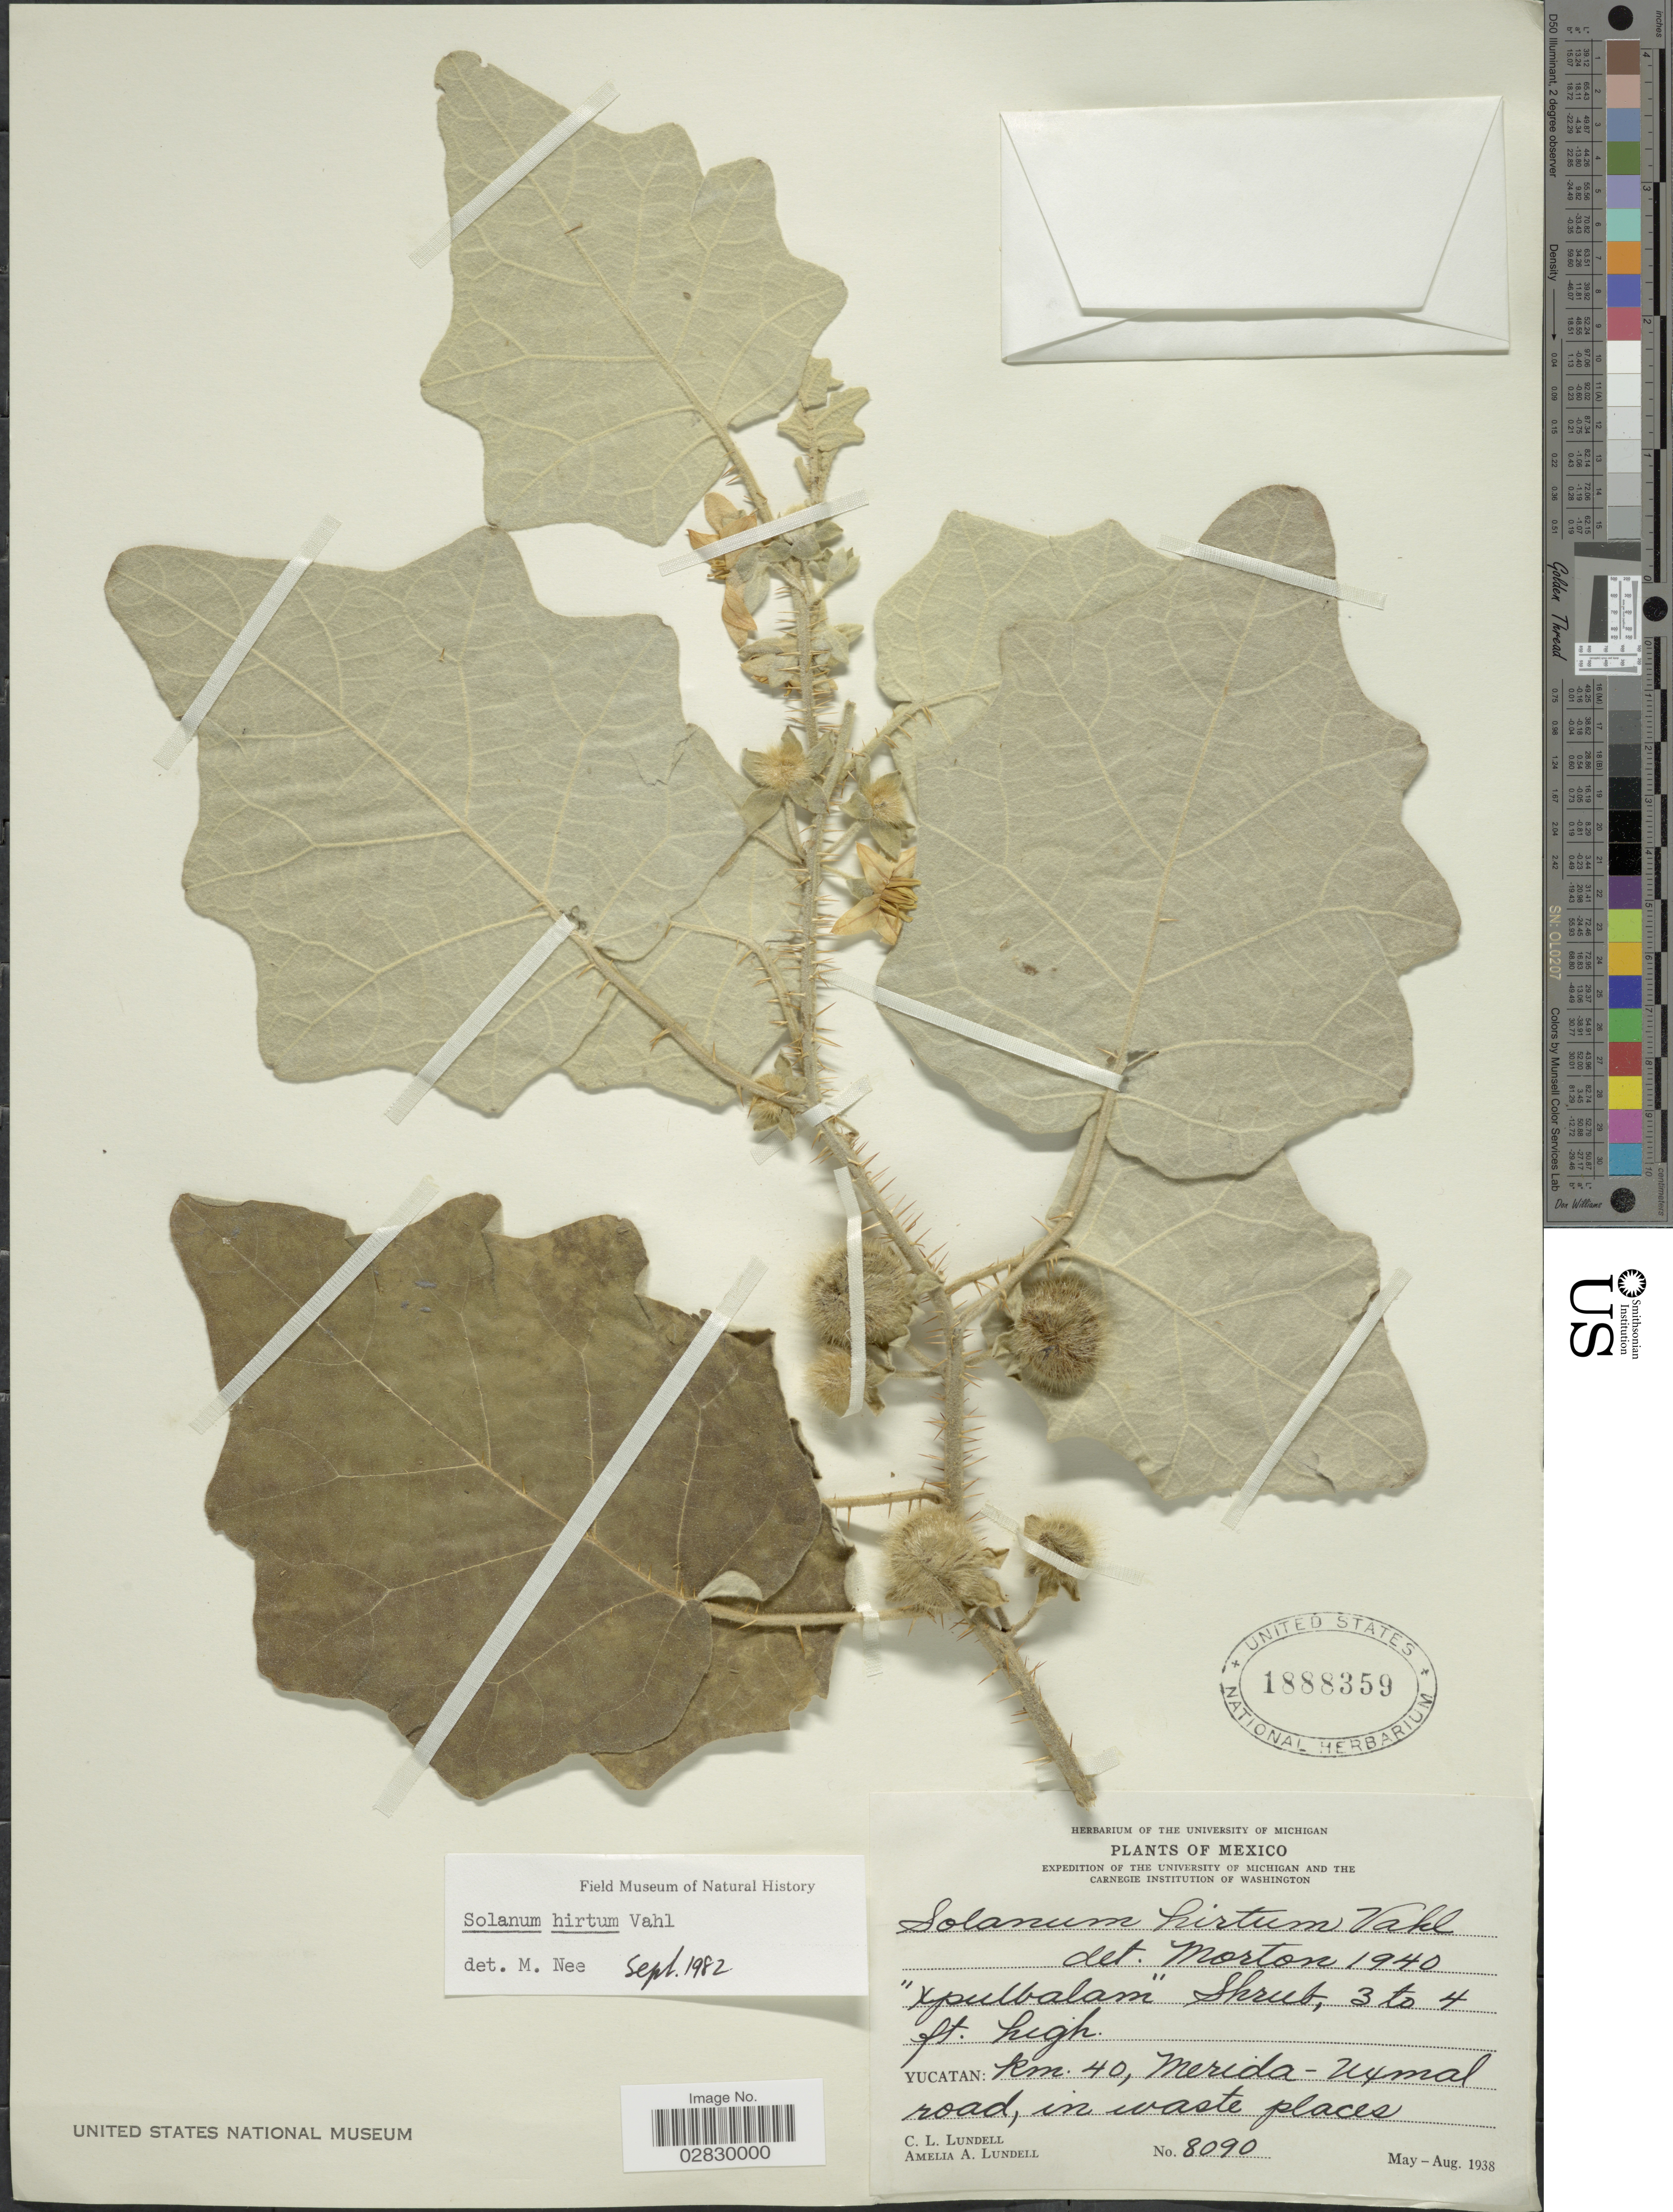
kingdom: Plantae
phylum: Tracheophyta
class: Magnoliopsida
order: Solanales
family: Solanaceae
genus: Solanum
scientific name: Solanum hirtum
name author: Vahl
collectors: C. L. Lundell & A. A. Lundell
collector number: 8090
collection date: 1938-05/1938-08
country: Mexico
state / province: Yucatán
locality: Km. 40, Merida - Uxmal road.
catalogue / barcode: US 1888359